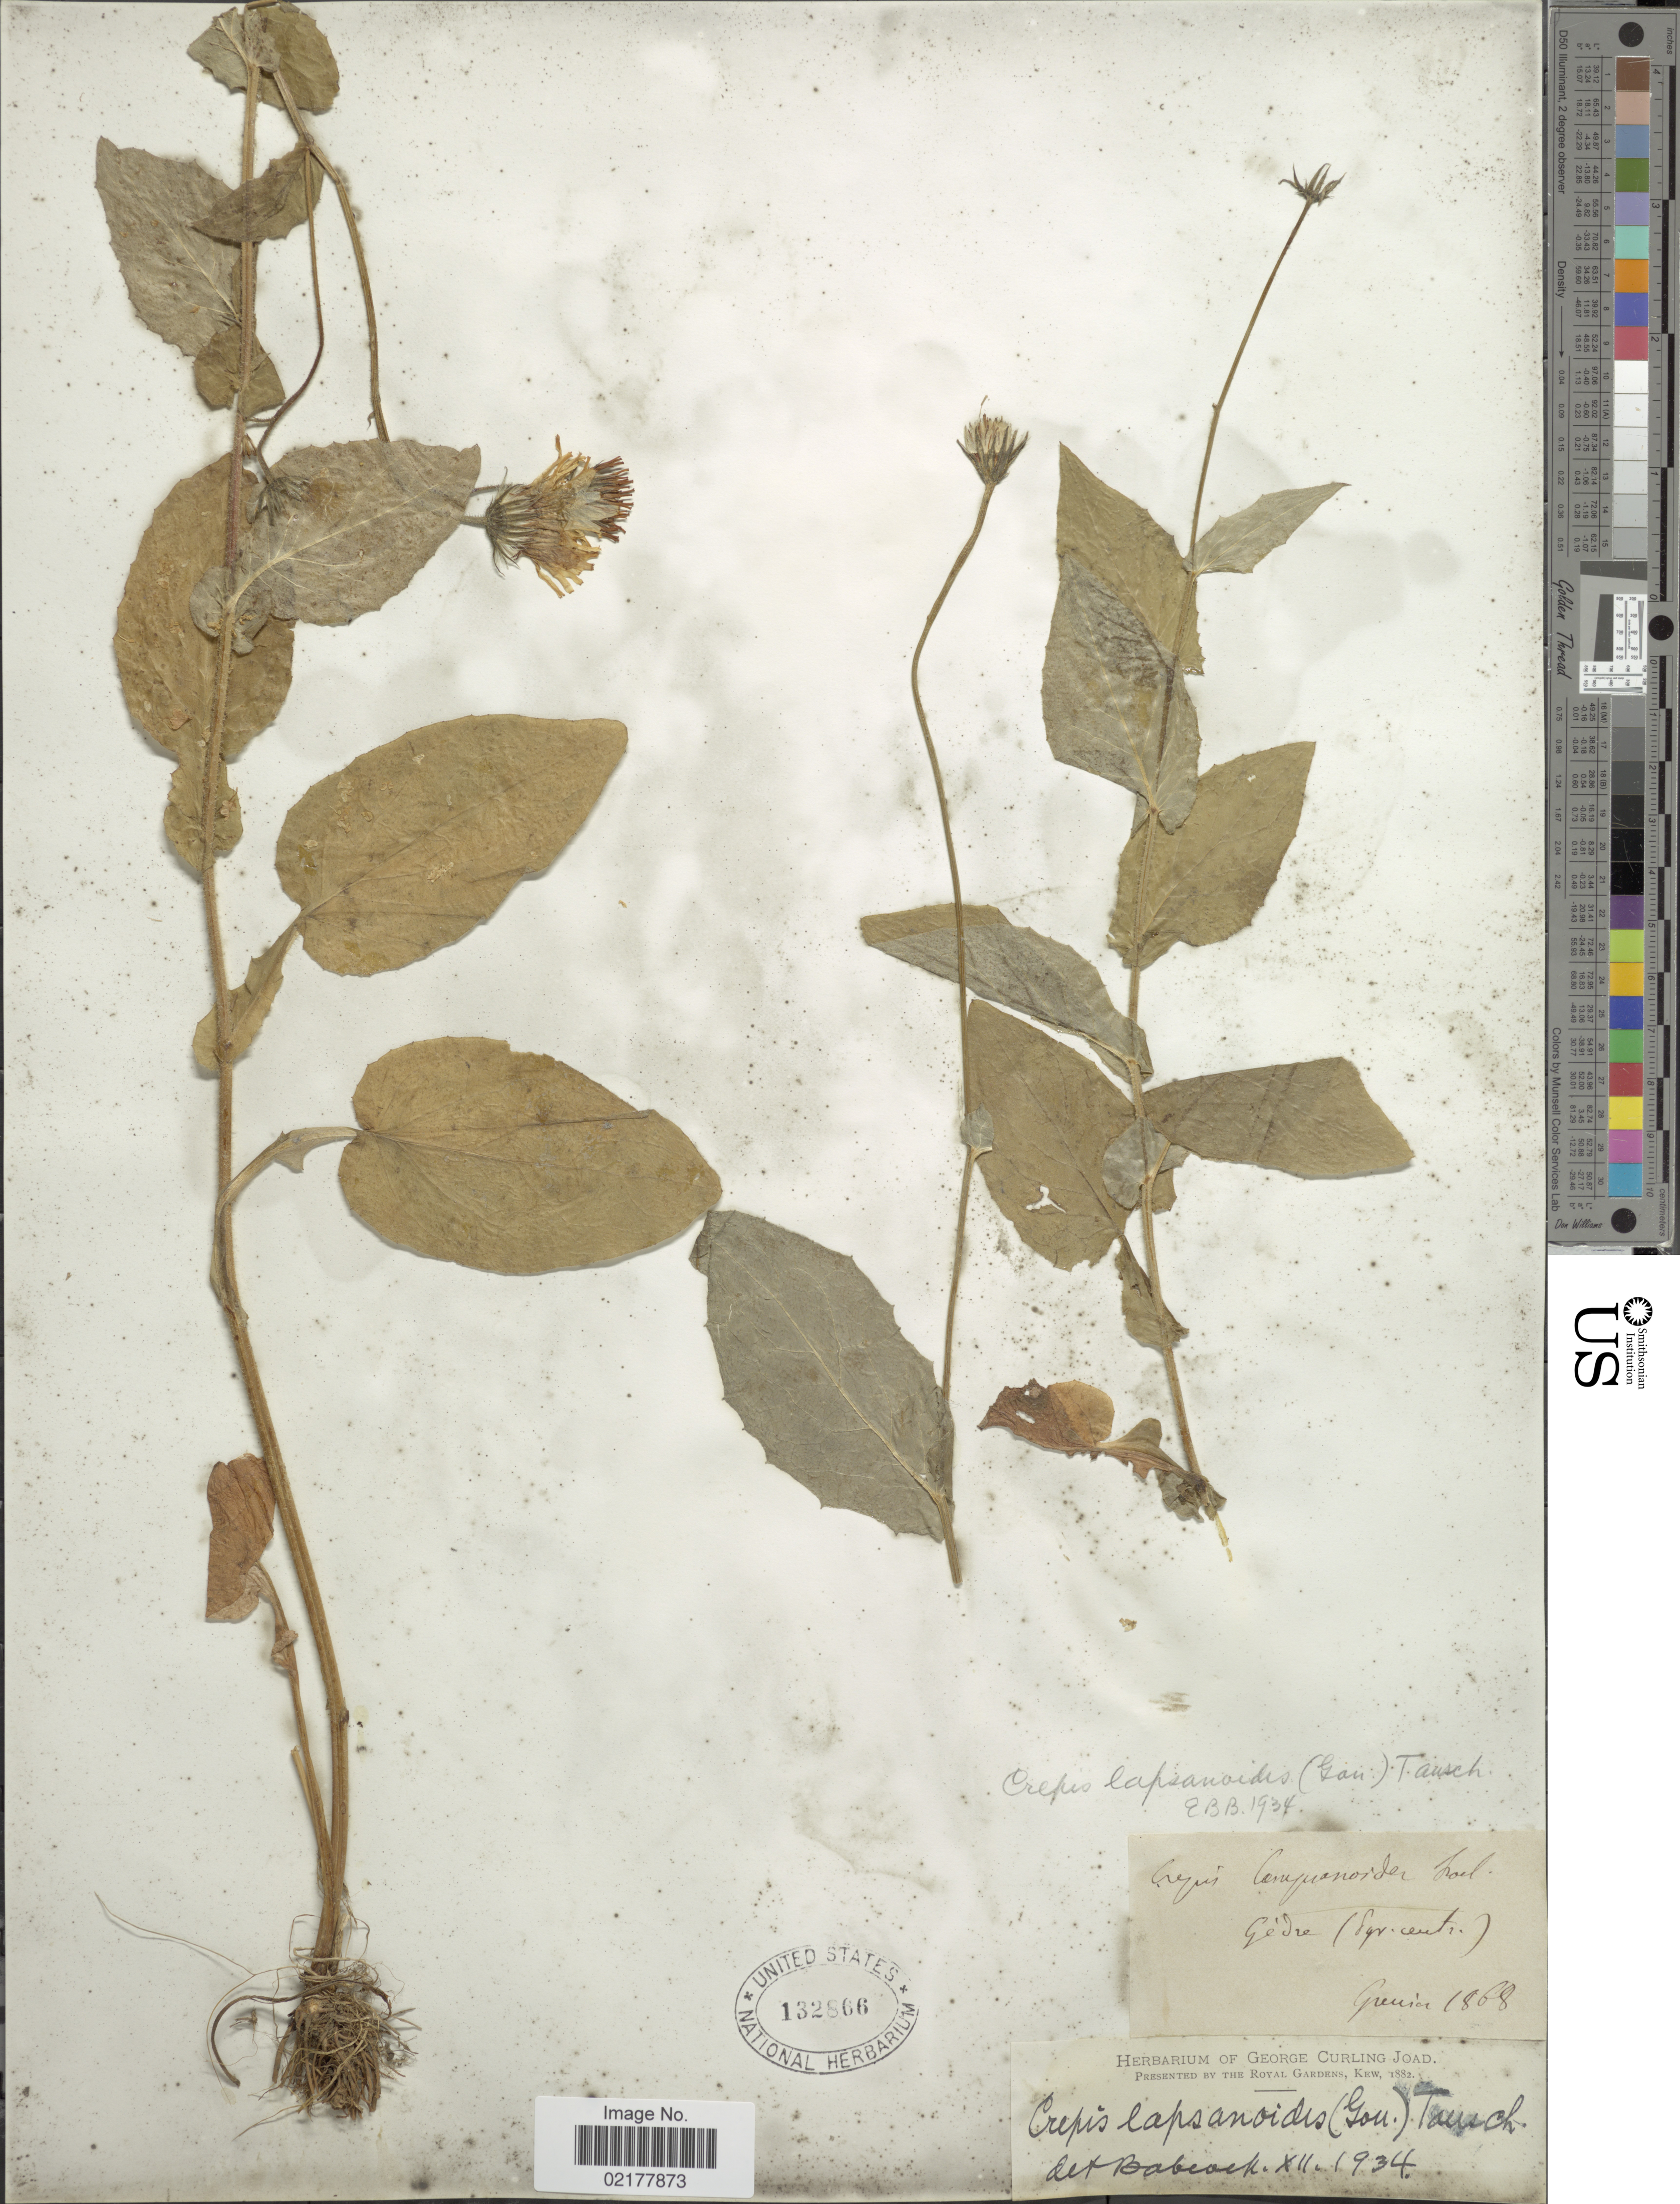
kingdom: Plantae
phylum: Tracheophyta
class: Magnoliopsida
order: Asterales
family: Asteraceae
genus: Crepis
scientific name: Crepis lampsanoides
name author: (Gouan) Tausch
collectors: Grenier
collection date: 1868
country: France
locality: Gèdre (Sgr. centr.) [interpreted]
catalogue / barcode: US 132866